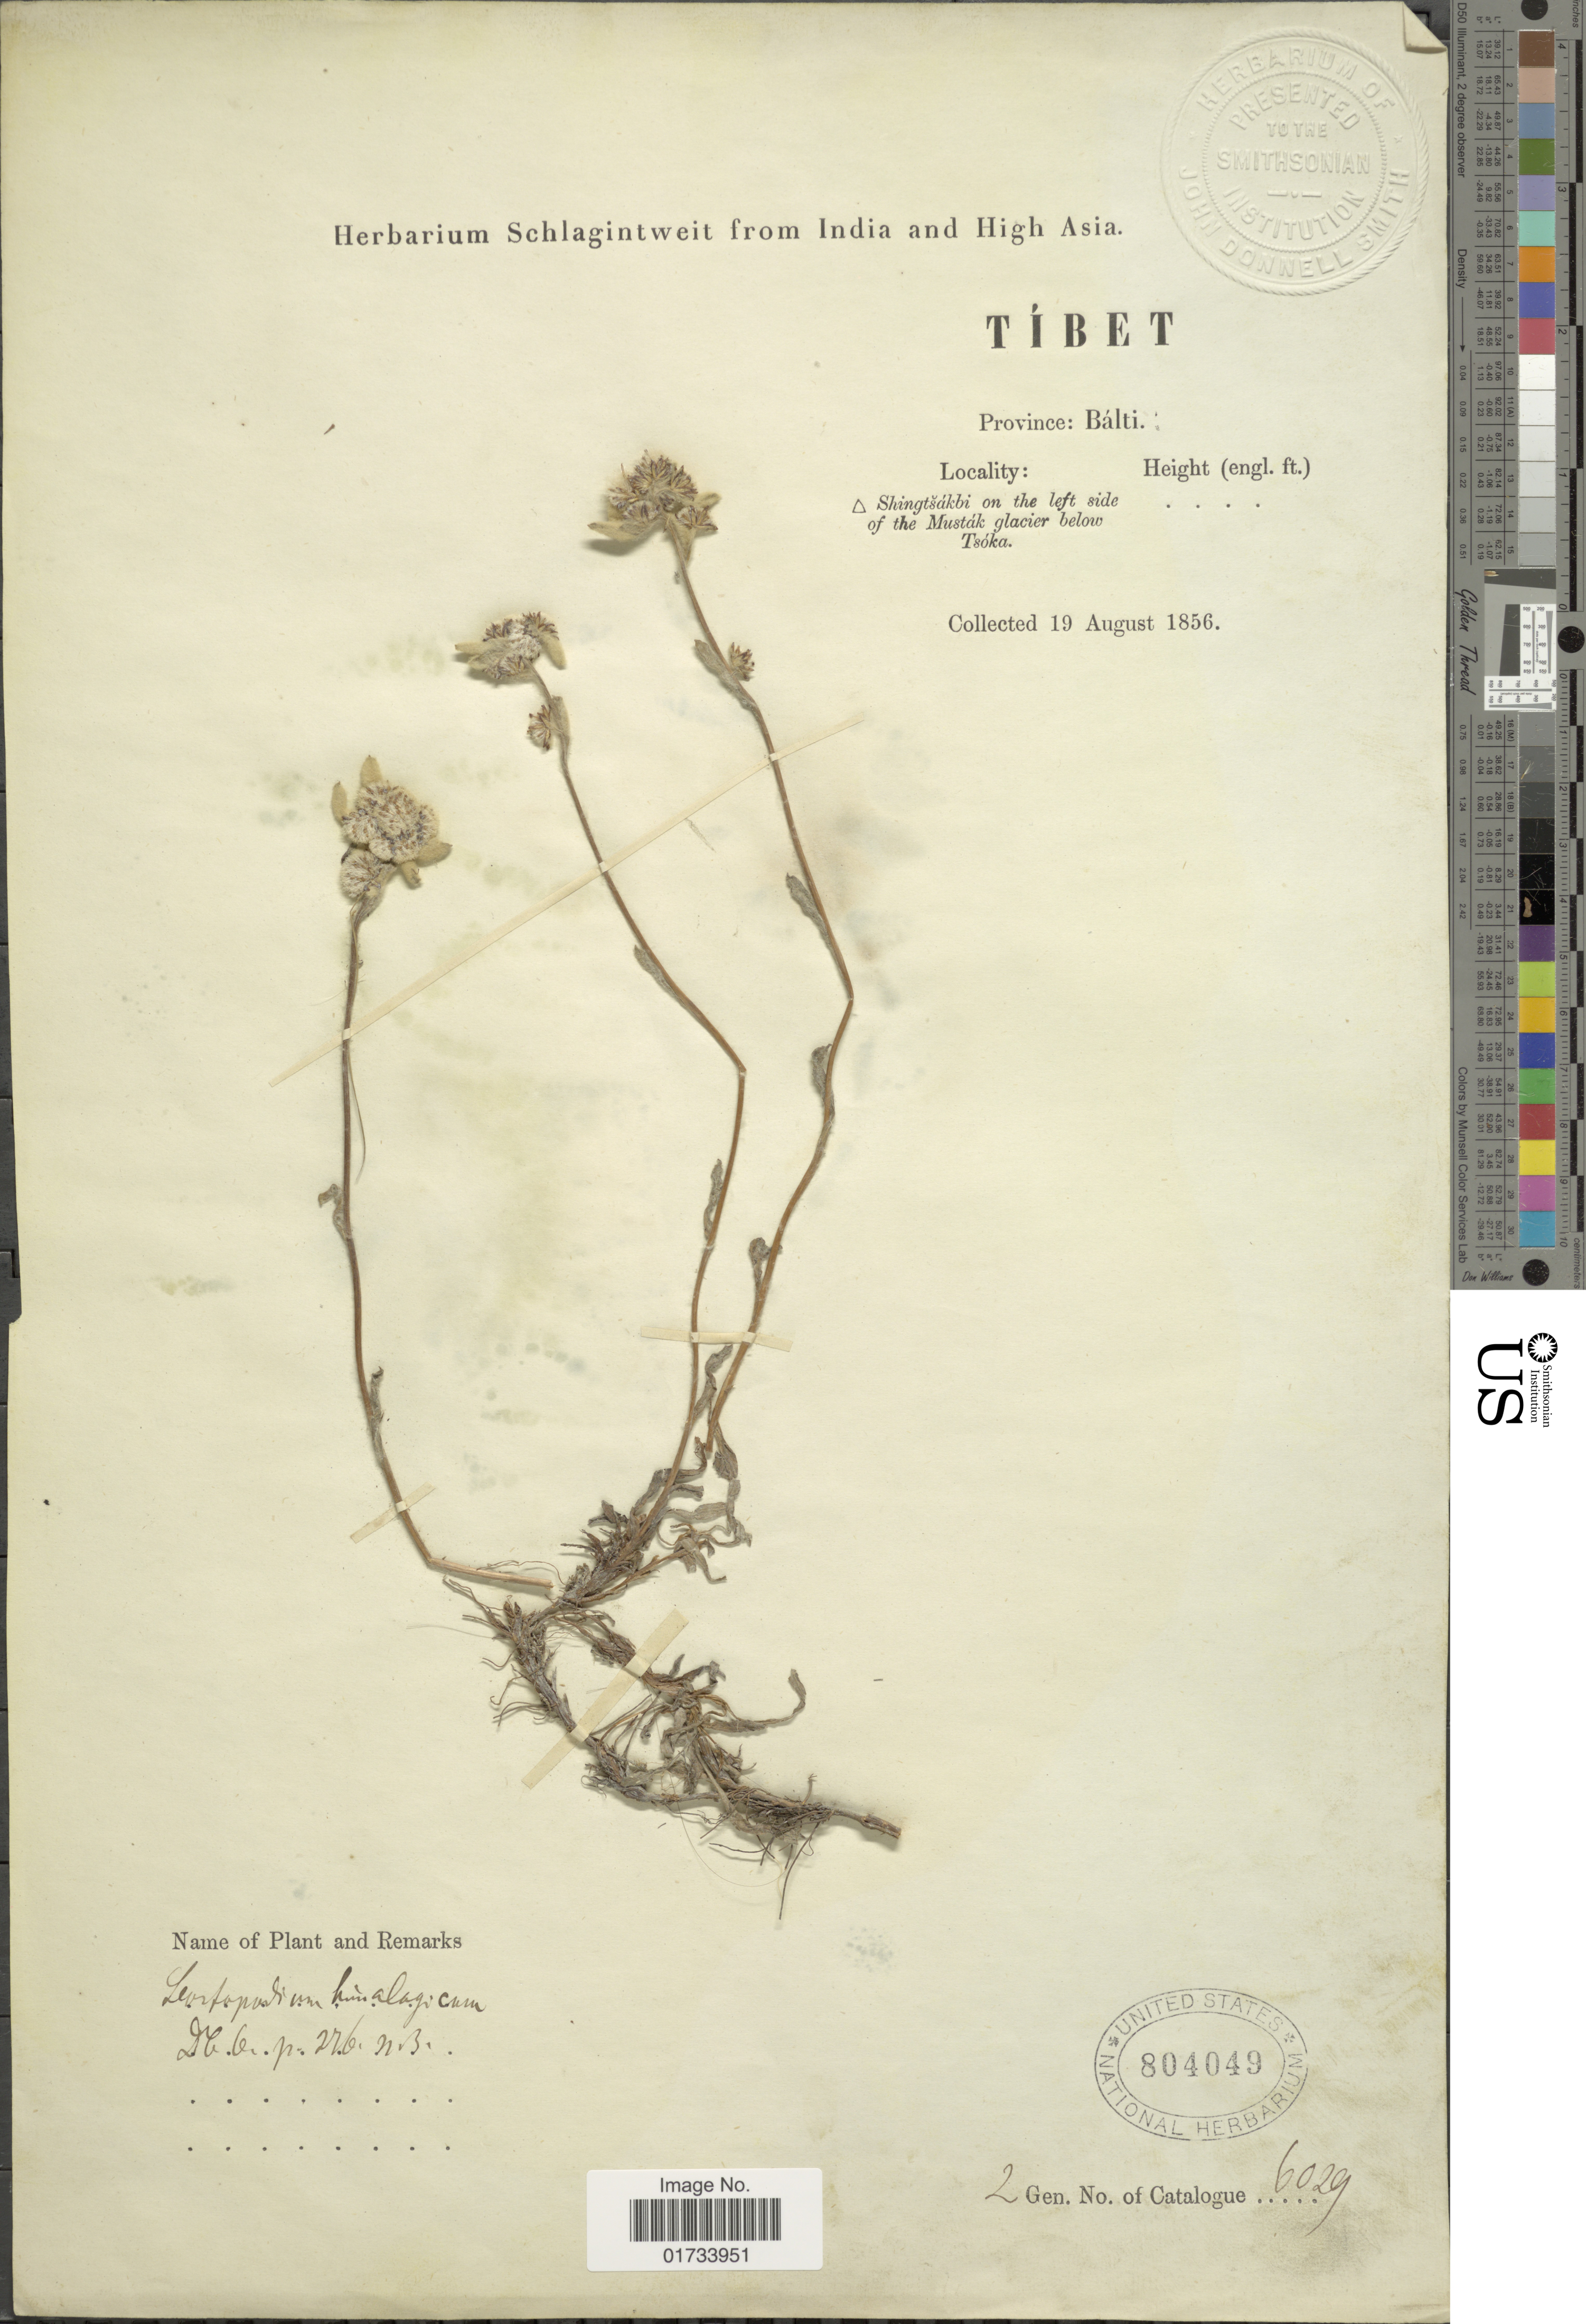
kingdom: Plantae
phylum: Tracheophyta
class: Magnoliopsida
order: Asterales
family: Asteraceae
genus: Leontopodium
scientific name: Leontopodium himalayanum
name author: DC.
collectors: ex herb. Schlagintweit from India and High Asia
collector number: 6029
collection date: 1856-08-19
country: China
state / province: Xizang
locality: Tíbet, Province: Bálti, Shingtsákbi on the left side of the Musták glacier below Tsóka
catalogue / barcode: US 804049